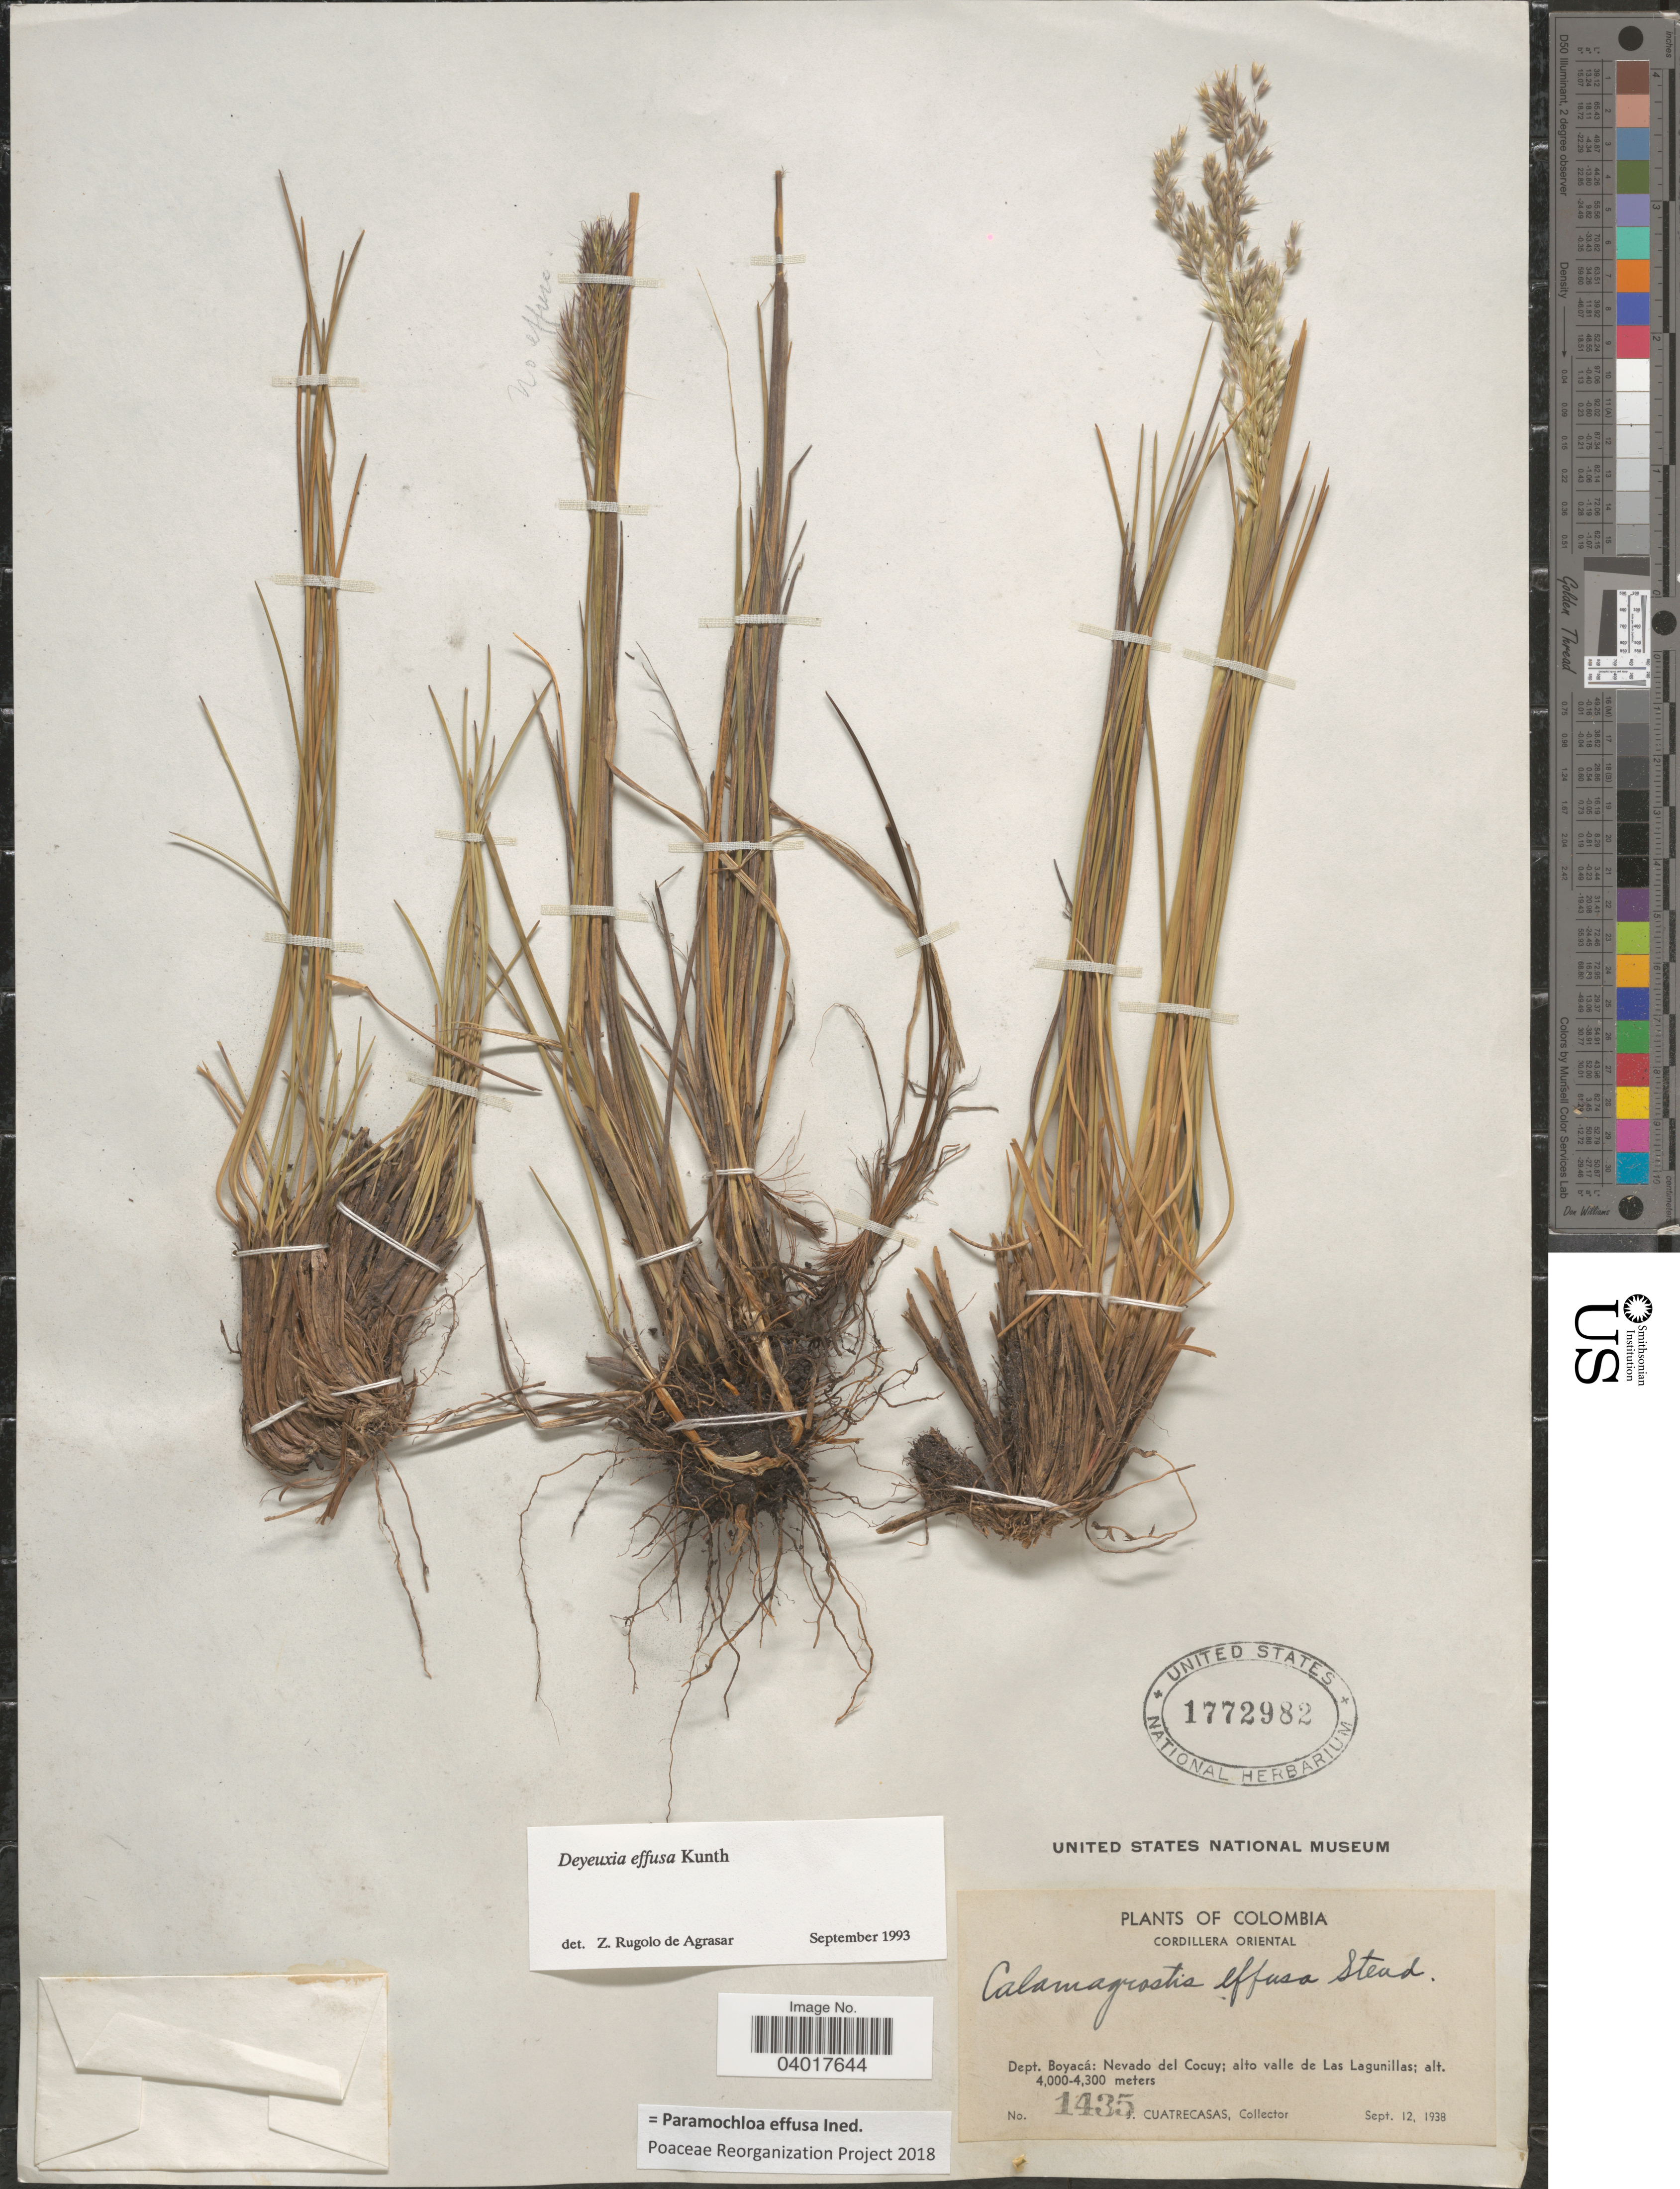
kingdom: Plantae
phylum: Tracheophyta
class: Liliopsida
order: Poales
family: Poaceae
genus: Paramochloa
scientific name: Paramochloa effusa ined.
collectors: J. Cuatrecasas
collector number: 1435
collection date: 1938-09-12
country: Colombia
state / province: Boyacá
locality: Cordillera Oriental. Dept. Boyacá: Nevado del Cocuy; alto valle de Las Lagunillas.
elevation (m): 4000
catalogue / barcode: US 1772982